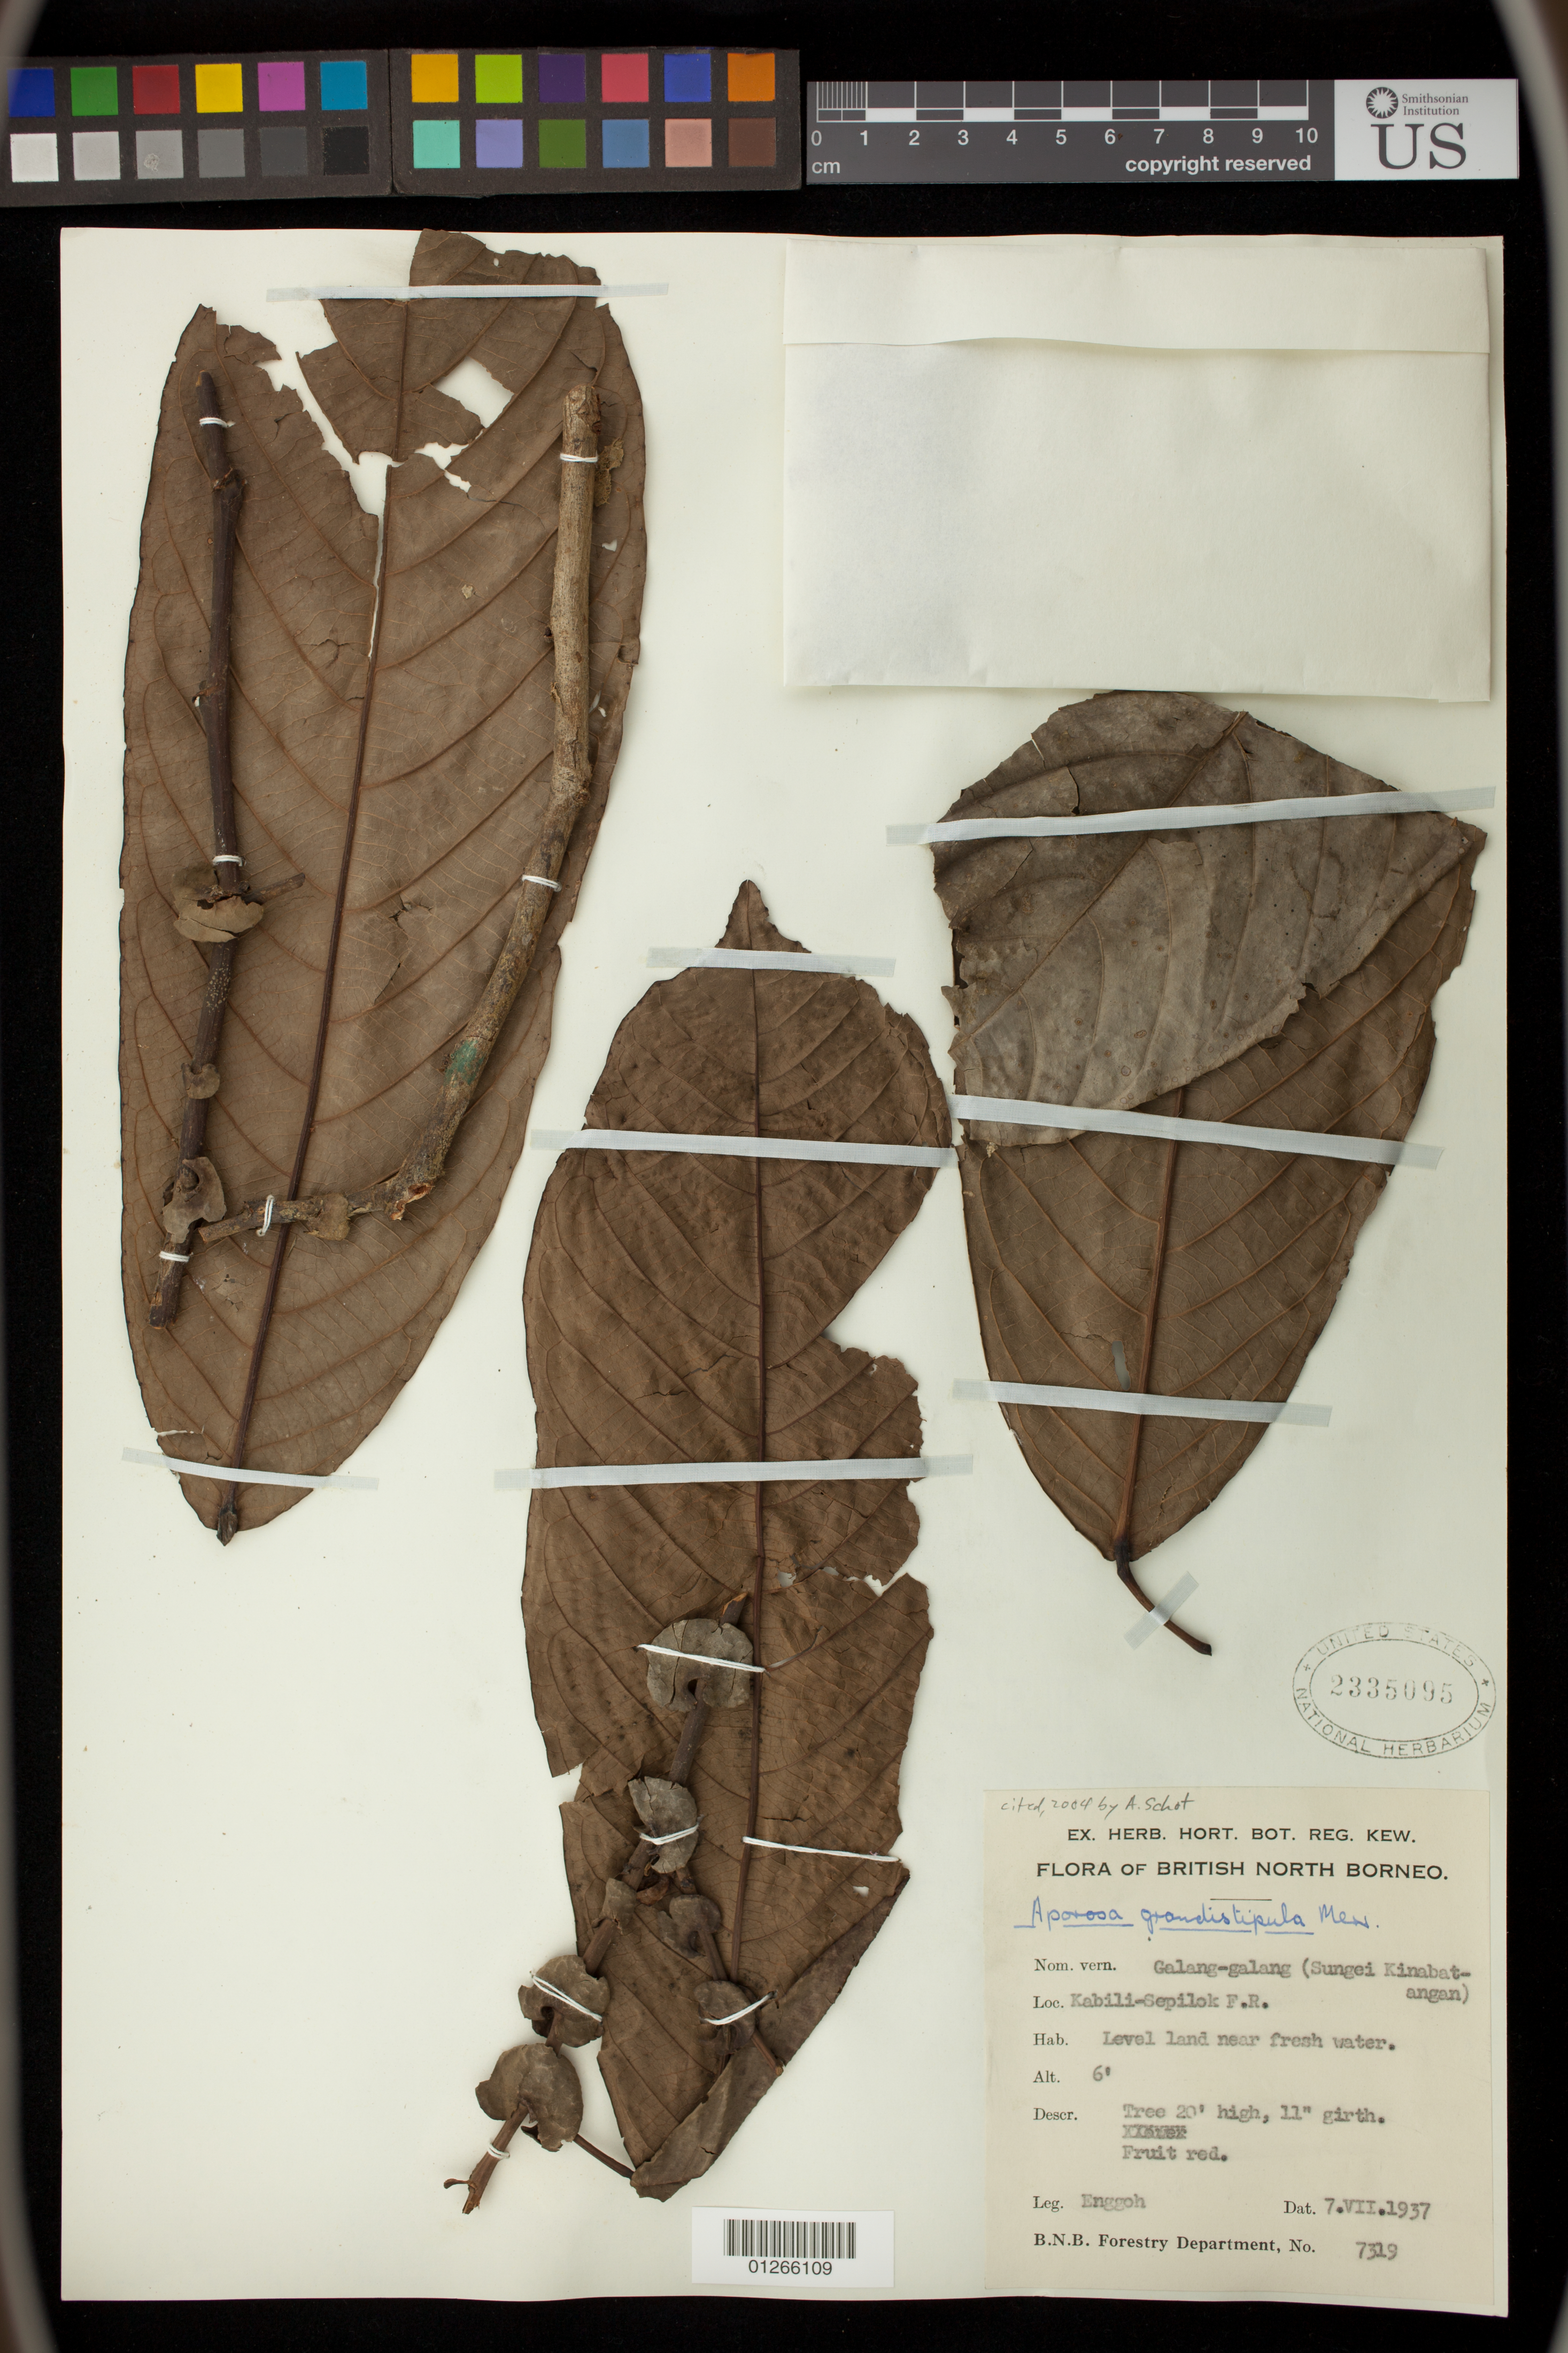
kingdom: Plantae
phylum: Tracheophyta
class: Magnoliopsida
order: Malpighiales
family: Phyllanthaceae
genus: Aporosa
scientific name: Aporosa grandistipula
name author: Merr.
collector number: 7319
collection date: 1937-07-07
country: Malaysia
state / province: Sabah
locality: British North Borneo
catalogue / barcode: US 2335095